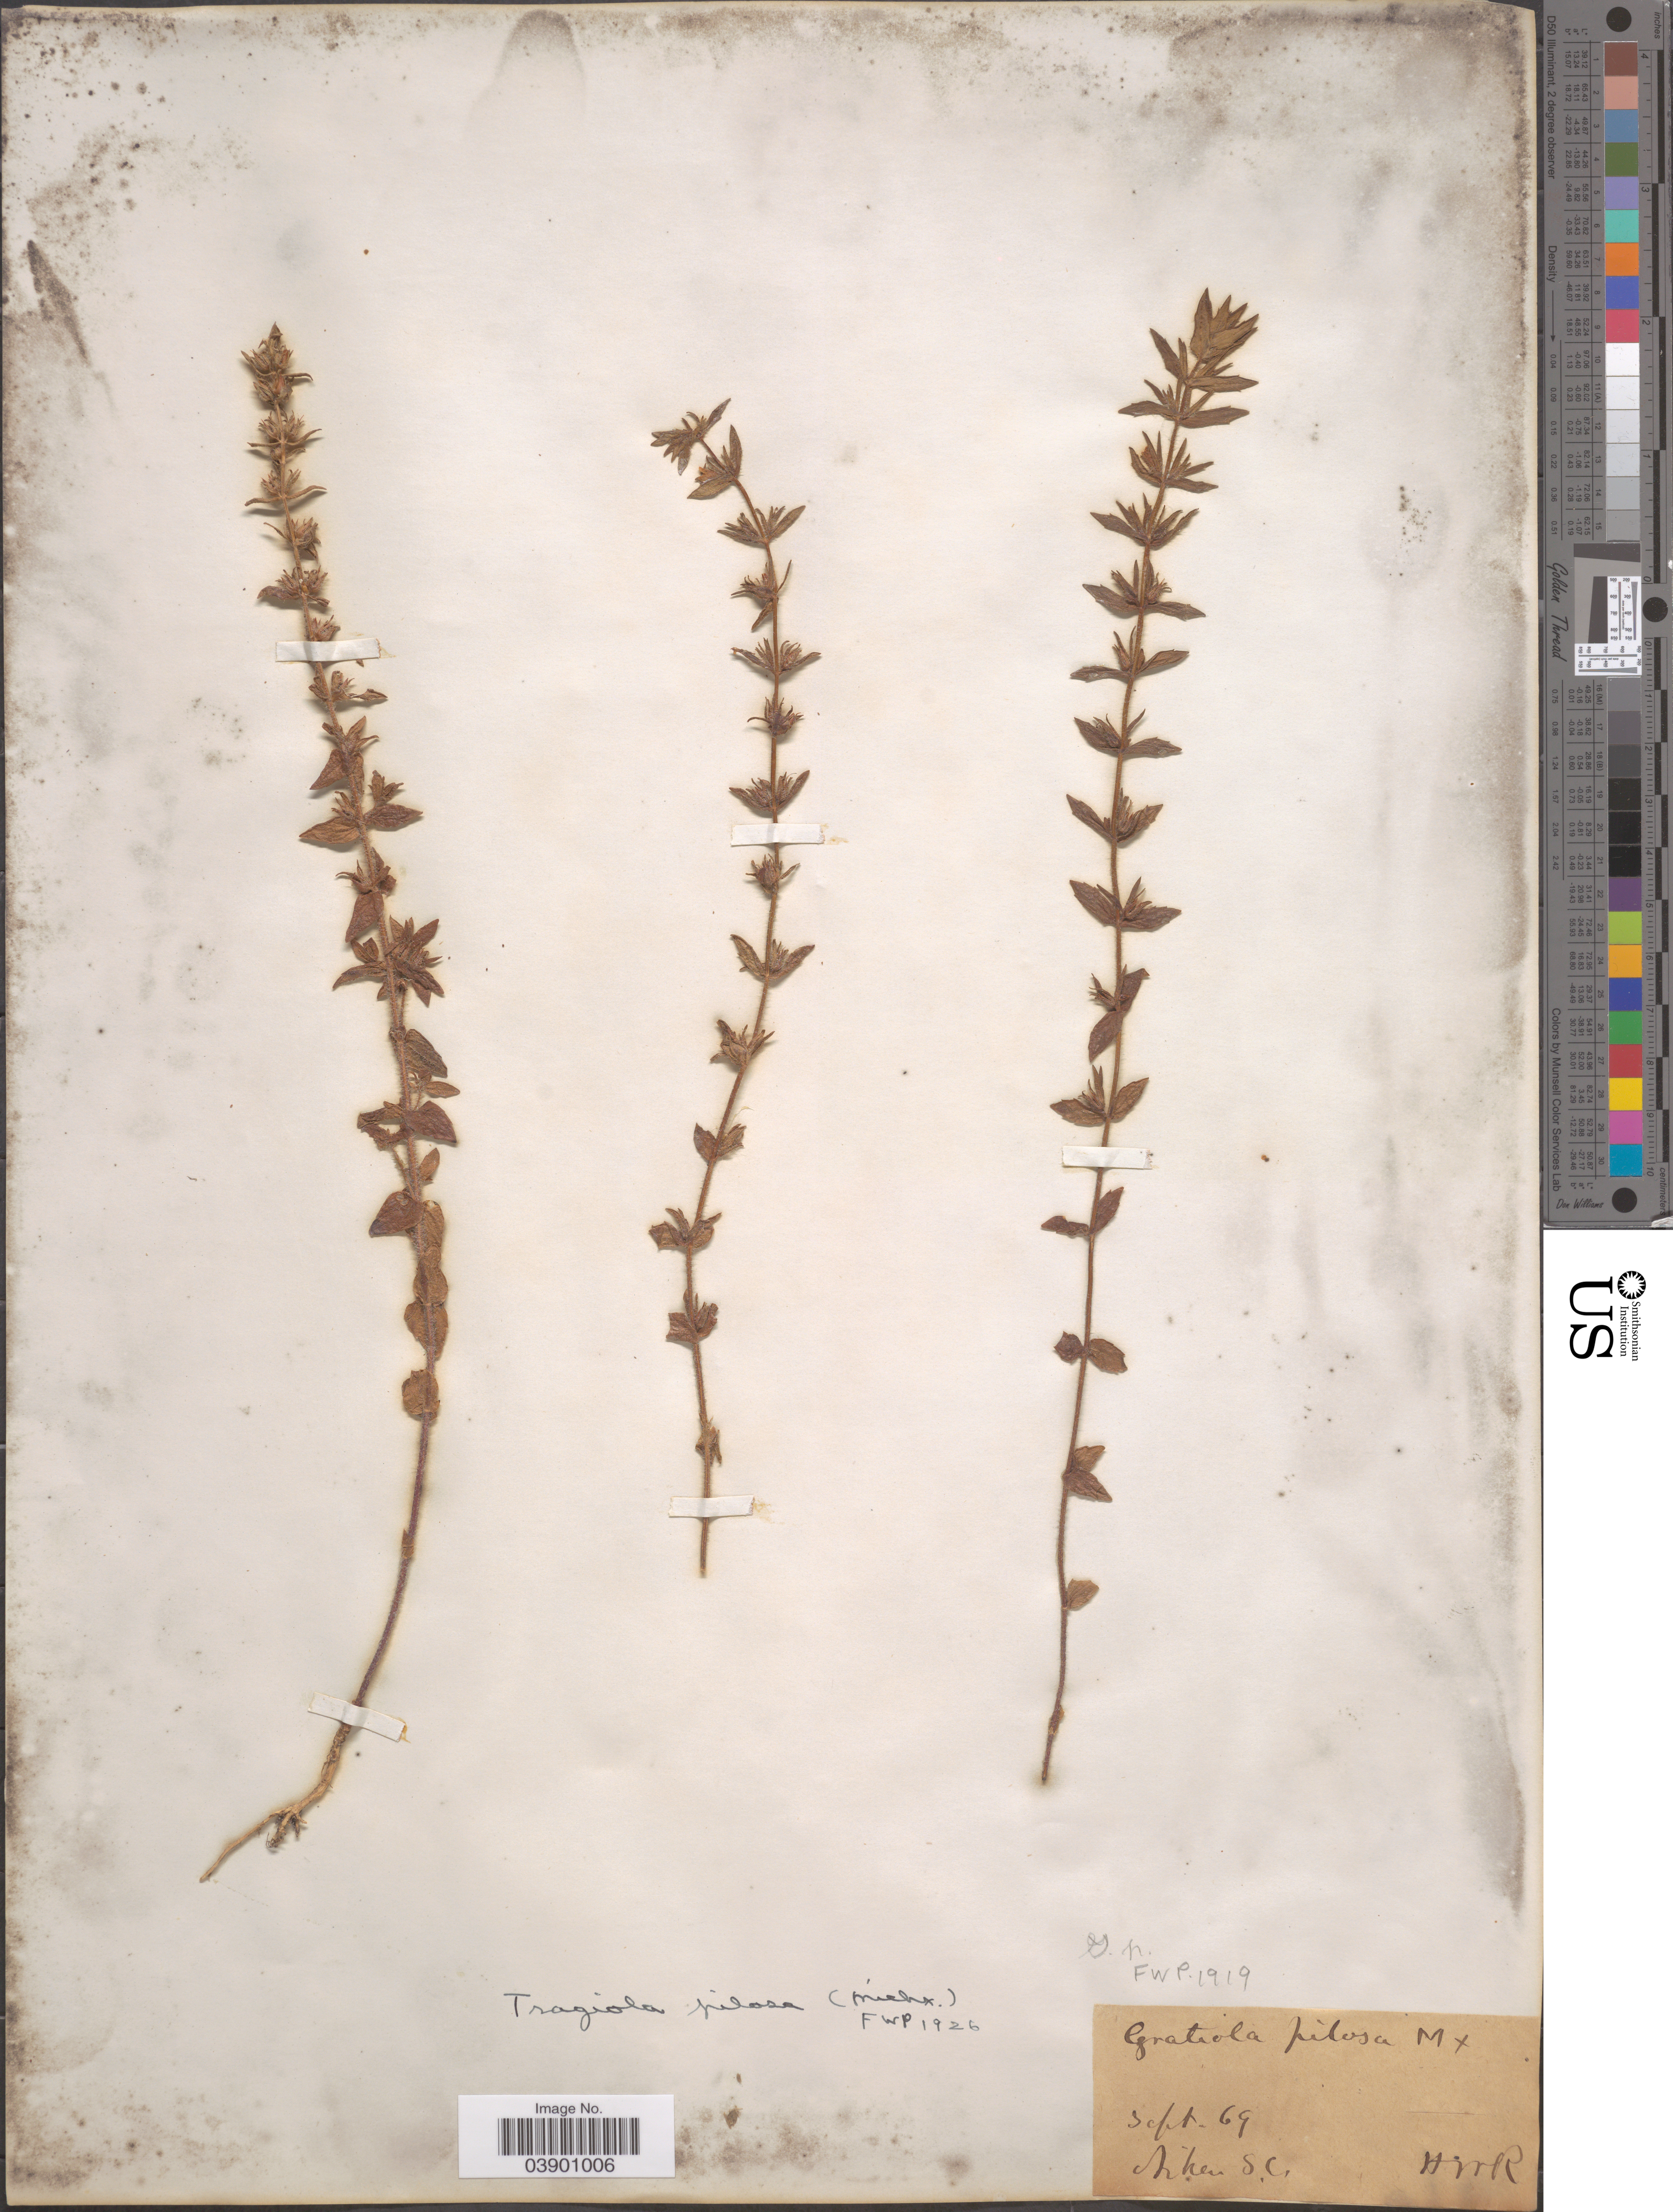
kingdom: Plantae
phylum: Tracheophyta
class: Magnoliopsida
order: Lamiales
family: Plantaginaceae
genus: Gratiola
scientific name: Gratiola pilosa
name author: Michx.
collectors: H. W. R.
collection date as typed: Transcribed d/m/y: /9/69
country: United States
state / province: South Carolina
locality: Aiken.